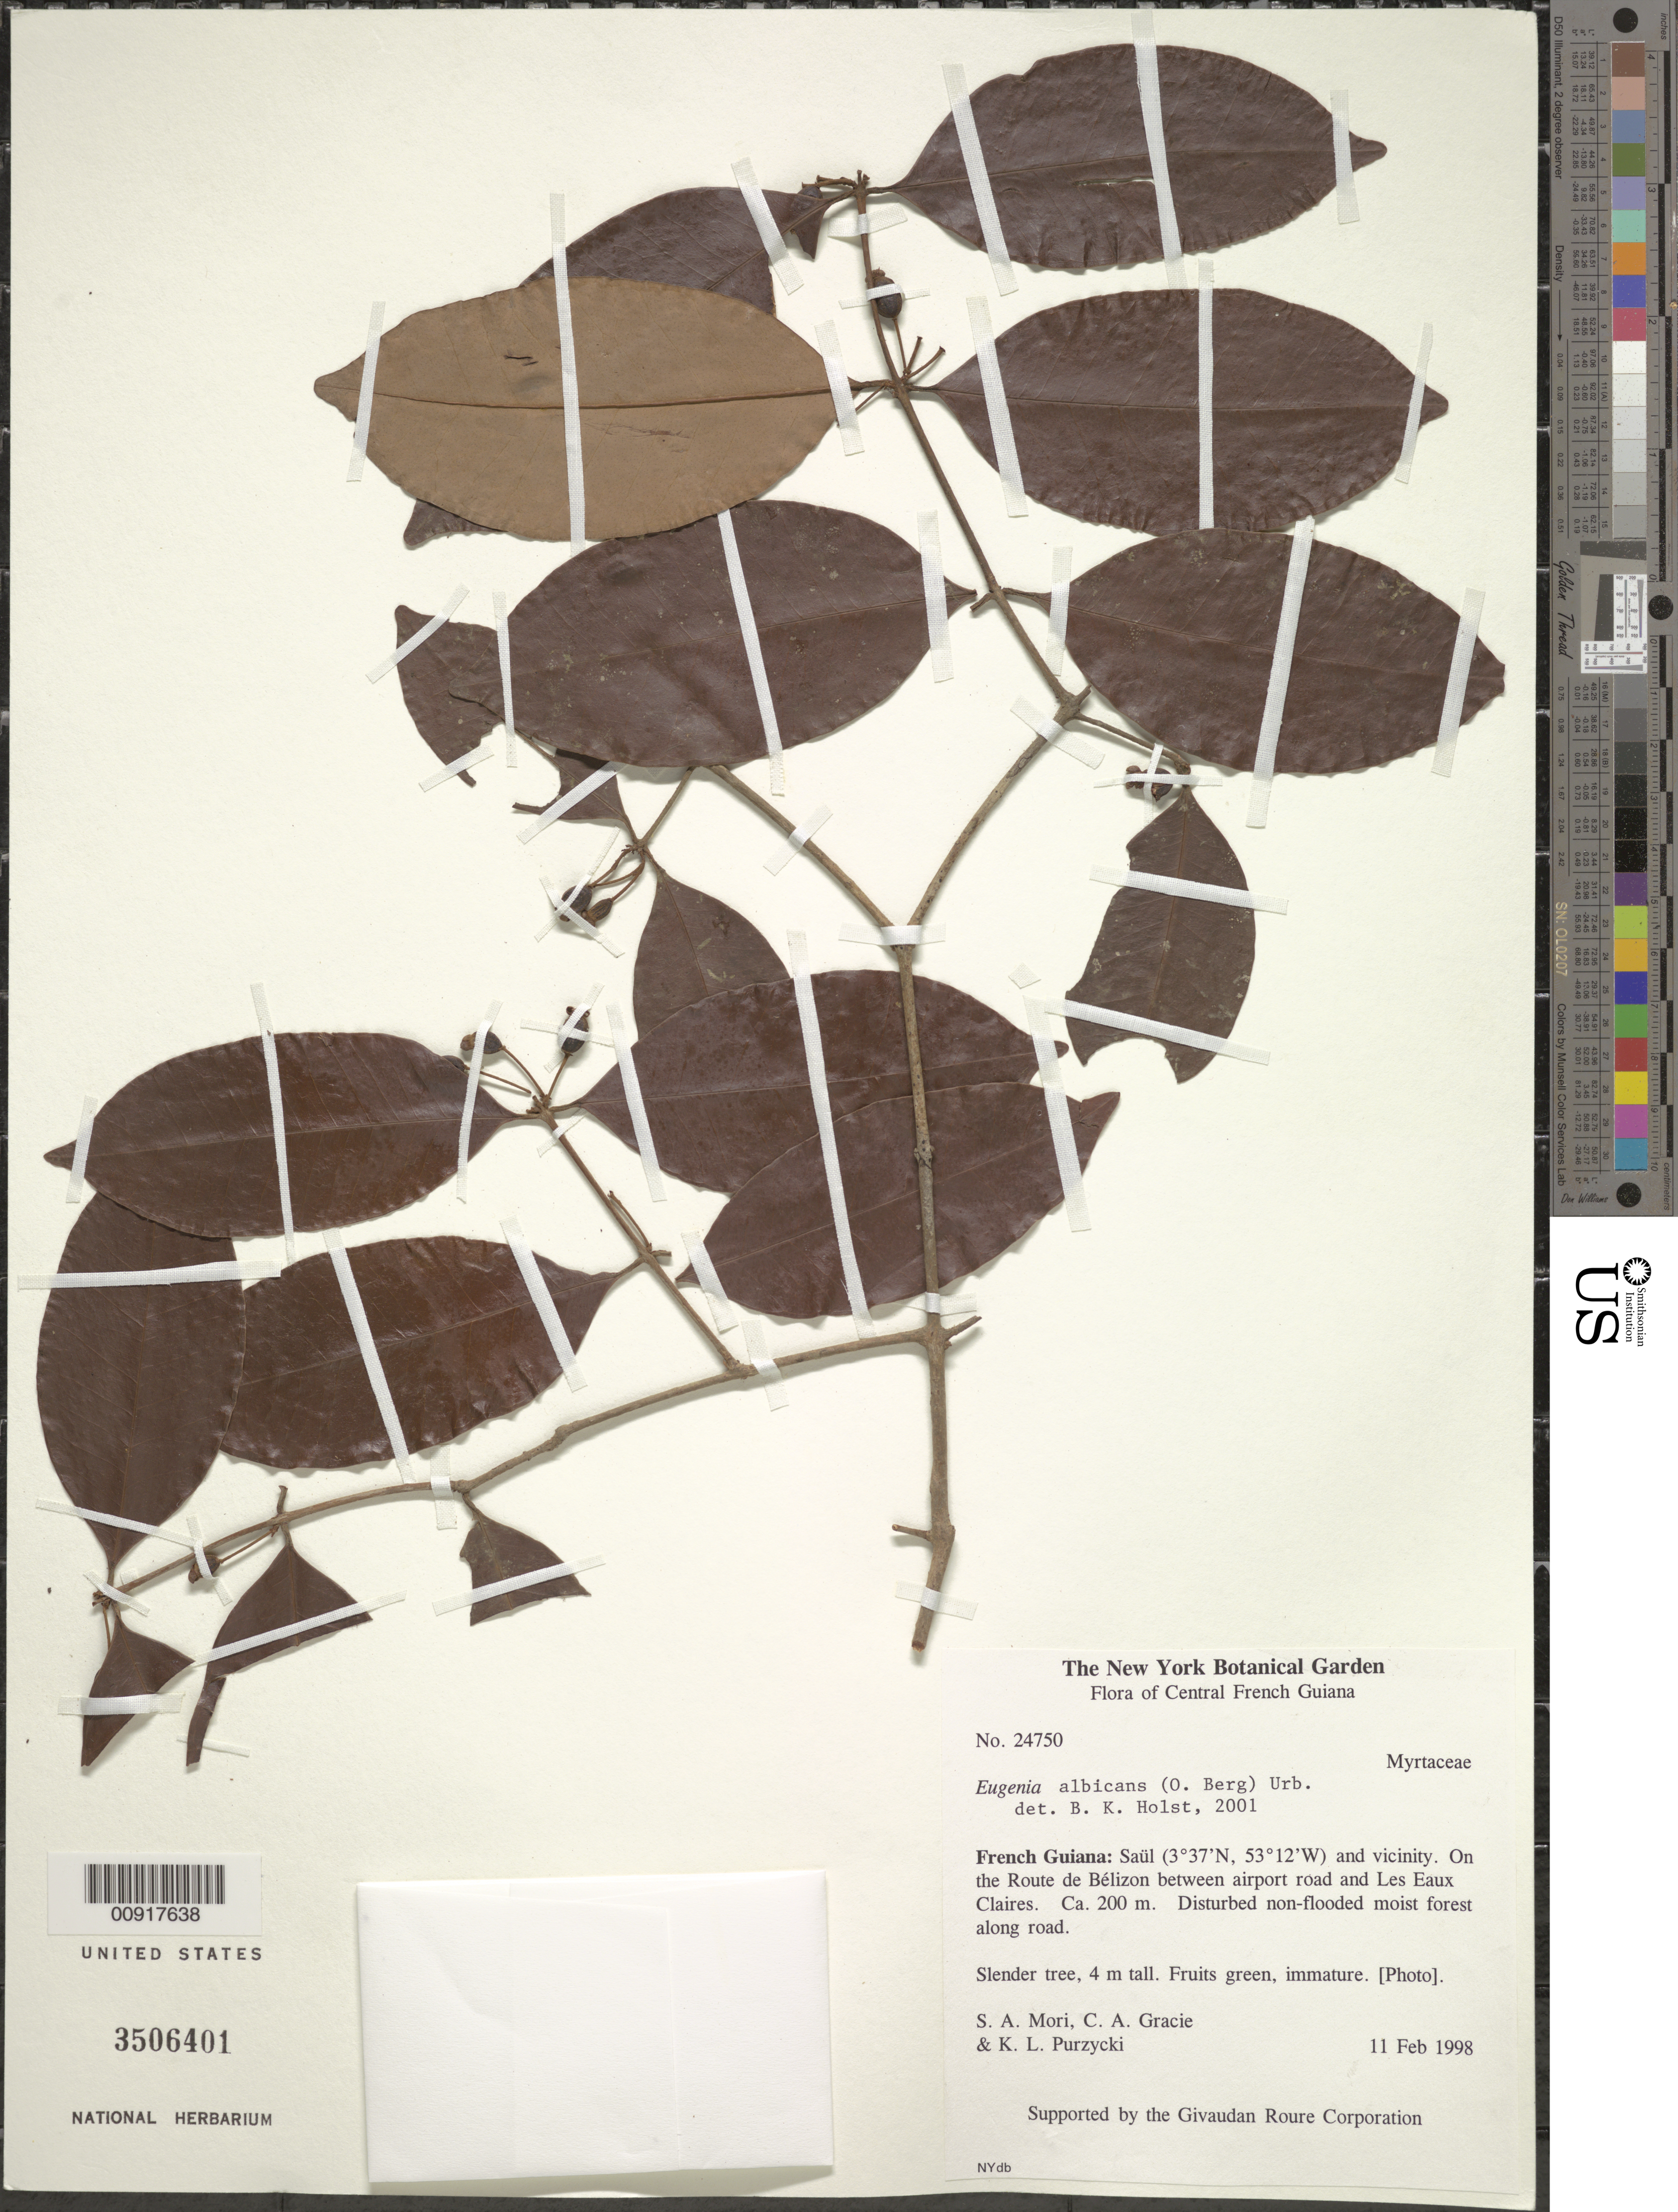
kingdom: Plantae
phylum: Tracheophyta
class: Magnoliopsida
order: Myrtales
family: Myrtaceae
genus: Eugenia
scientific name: Eugenia albicans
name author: (O. Berg) Urb.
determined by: Holst, Bruce K.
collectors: S. Mori, C. A. Gracie & K. Purzycki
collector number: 24750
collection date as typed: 11-Feb-98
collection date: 1998-02-11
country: French Guiana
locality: Saül and vic., Route de Bélizon, between airport road and Les Eaux Claires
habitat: Disturbed non-flooded moist forest along road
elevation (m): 200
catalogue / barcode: US 3506401